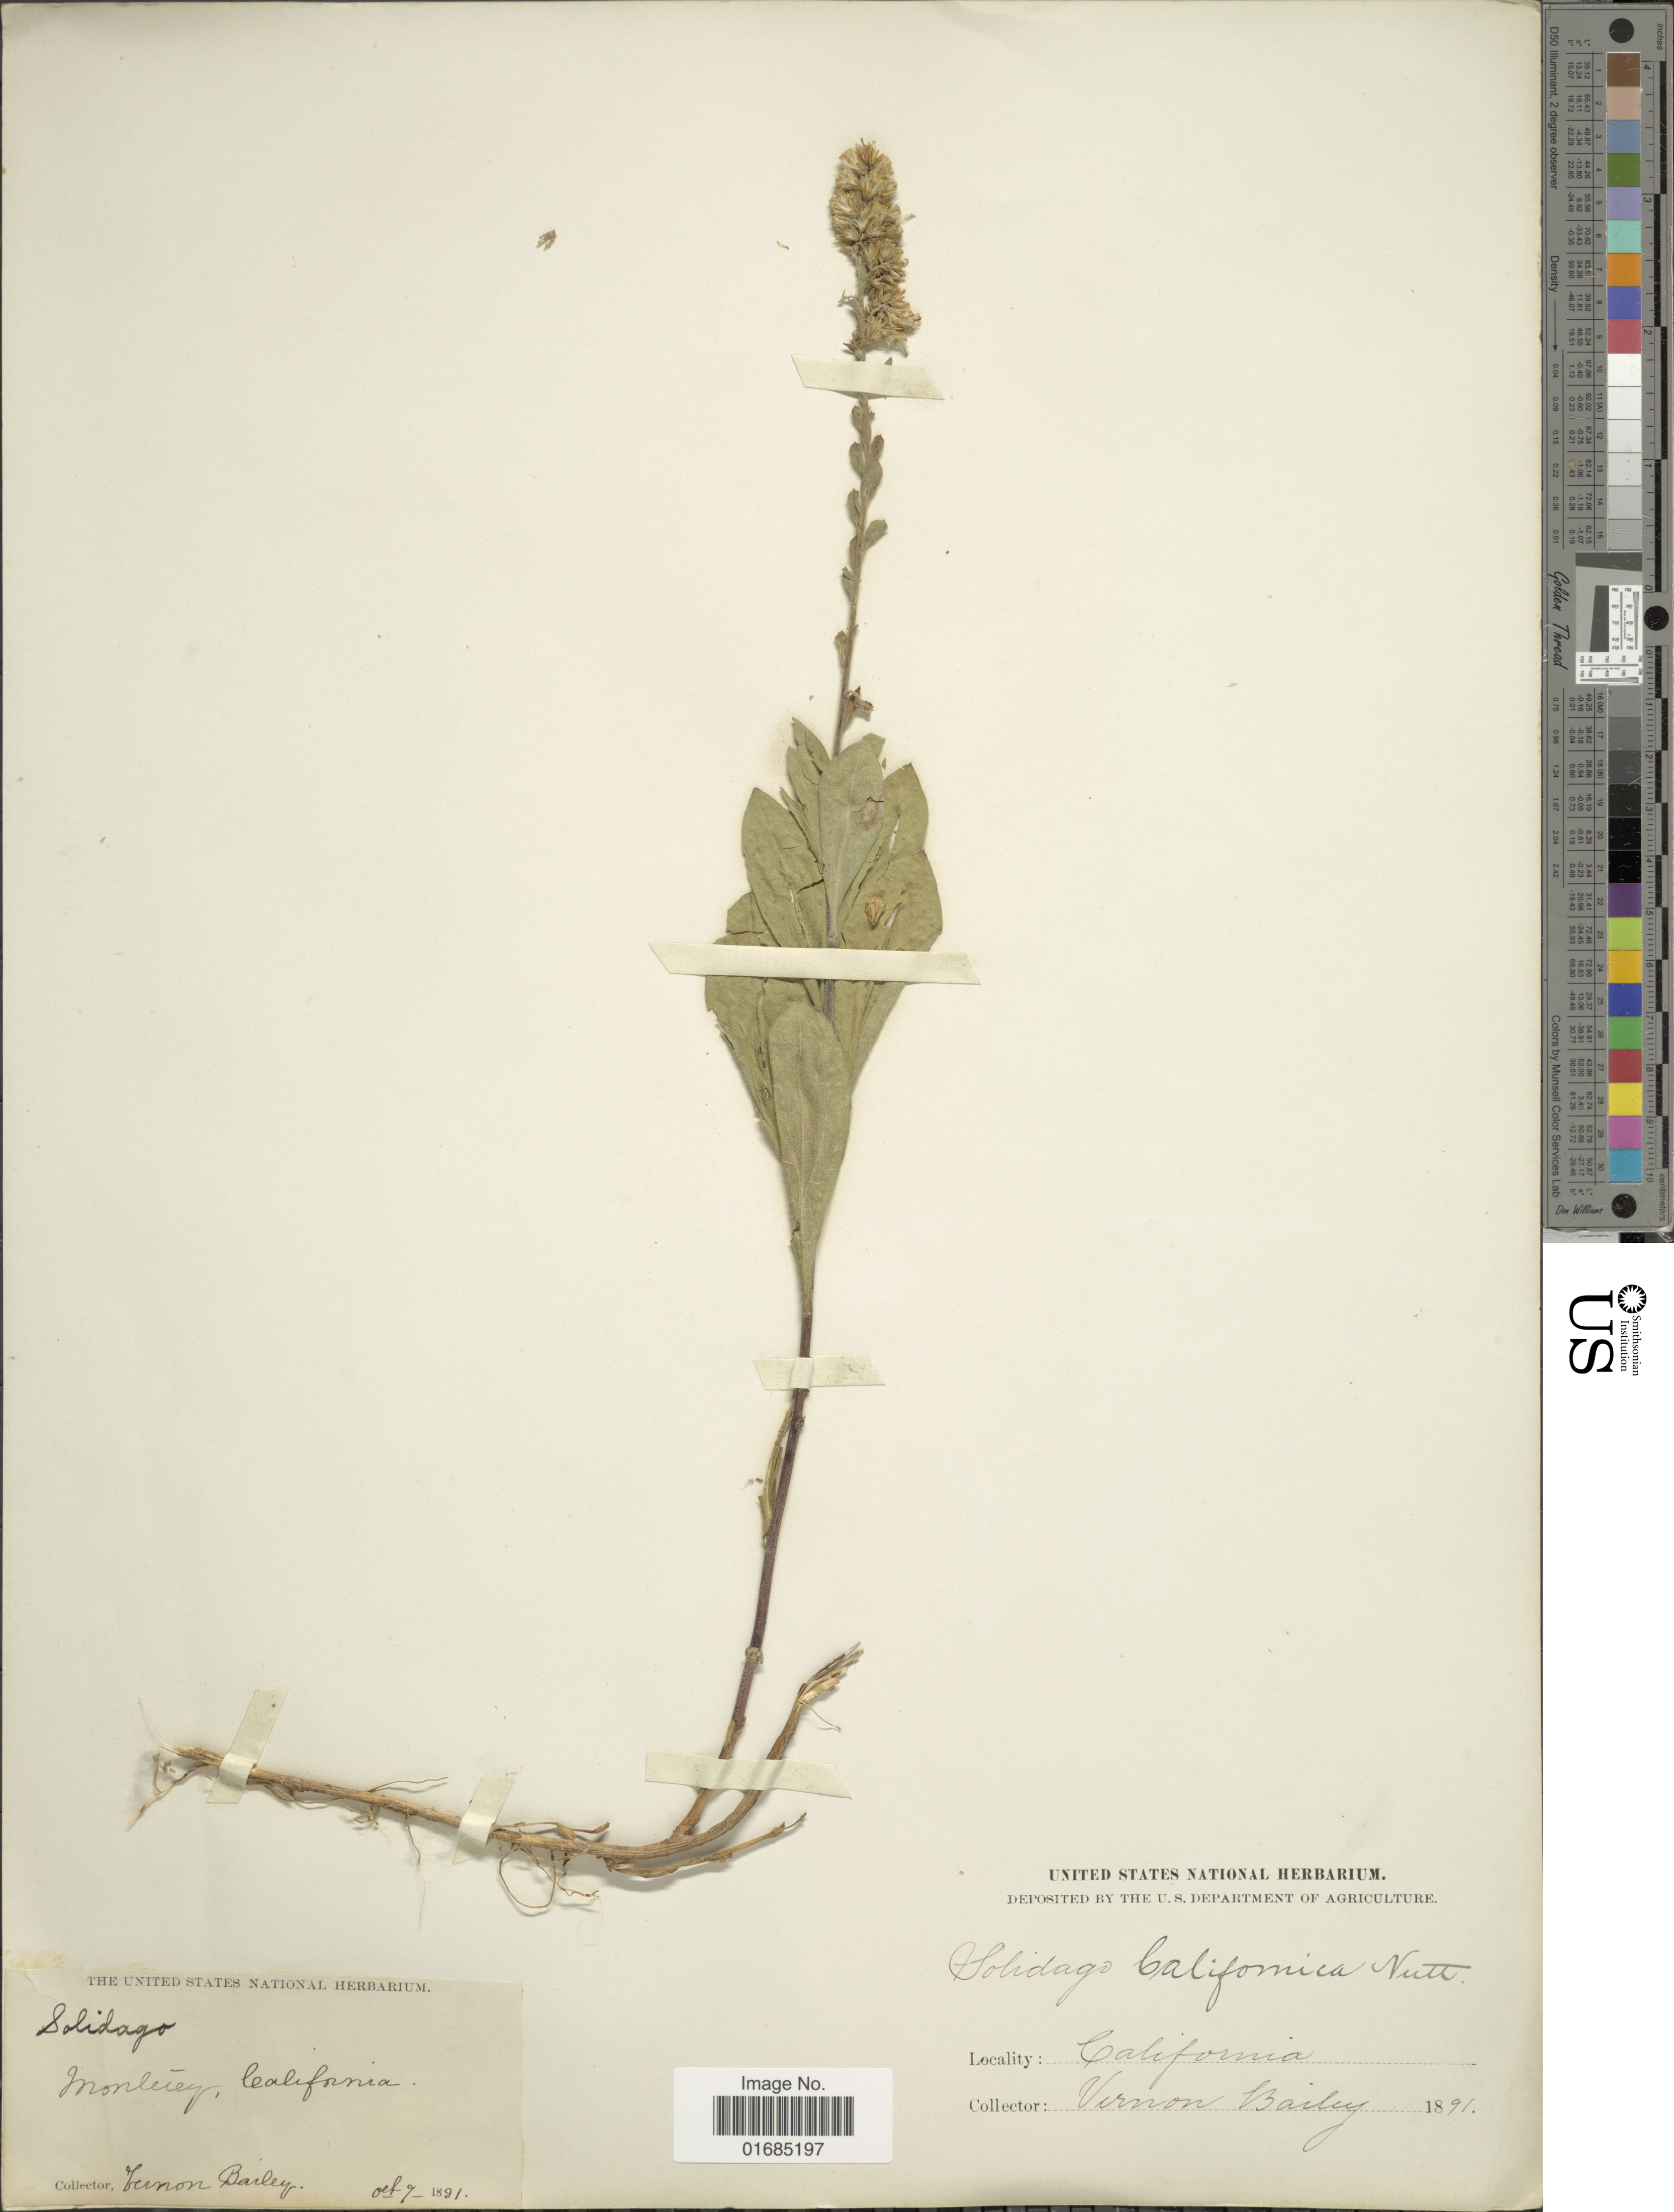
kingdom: Plantae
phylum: Tracheophyta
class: Magnoliopsida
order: Asterales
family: Asteraceae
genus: Solidago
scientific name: Solidago californica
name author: Nutt.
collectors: V. O. Bailey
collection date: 1891-10-07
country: United States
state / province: California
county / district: Monterey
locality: Monterey